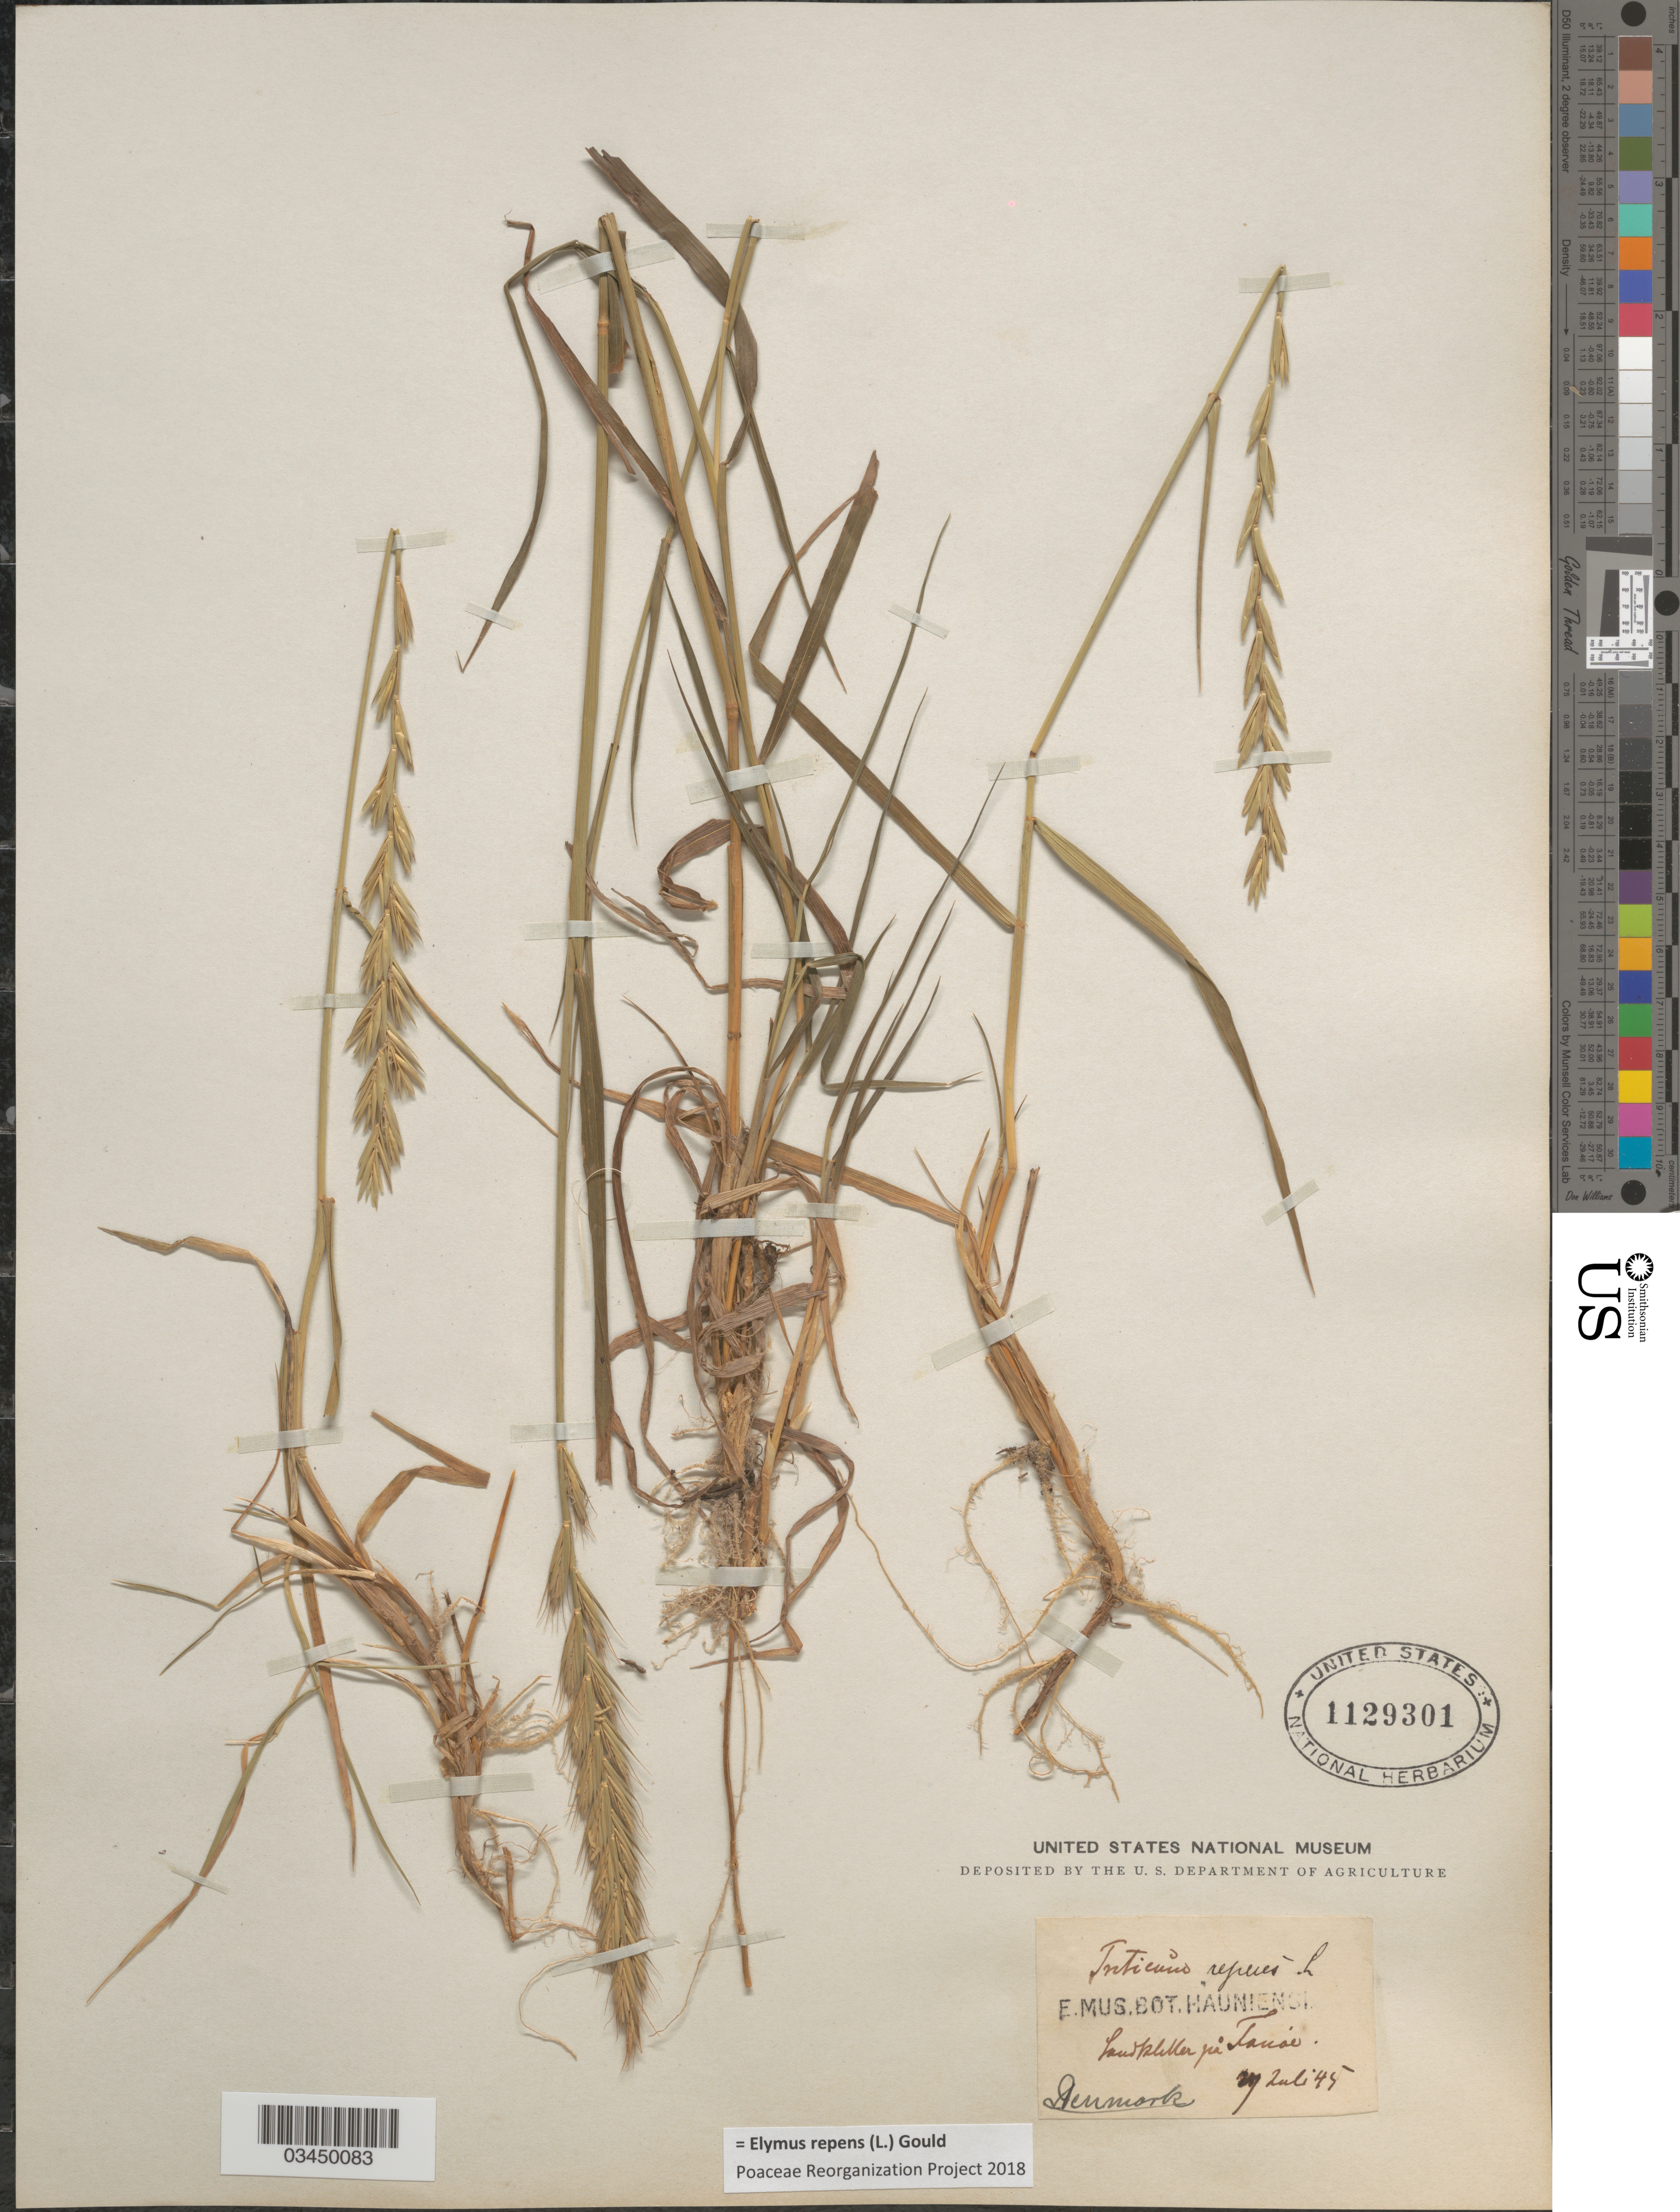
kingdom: Plantae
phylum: Tracheophyta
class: Liliopsida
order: Poales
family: Poaceae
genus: Elymus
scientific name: Elymus repens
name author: (L.) Gould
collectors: ex Mus. Bot. Hauniense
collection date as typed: Transcribed d/m/y: 29/7/45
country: Denmark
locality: Sandkleller på Tanae.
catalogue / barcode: US 1129301